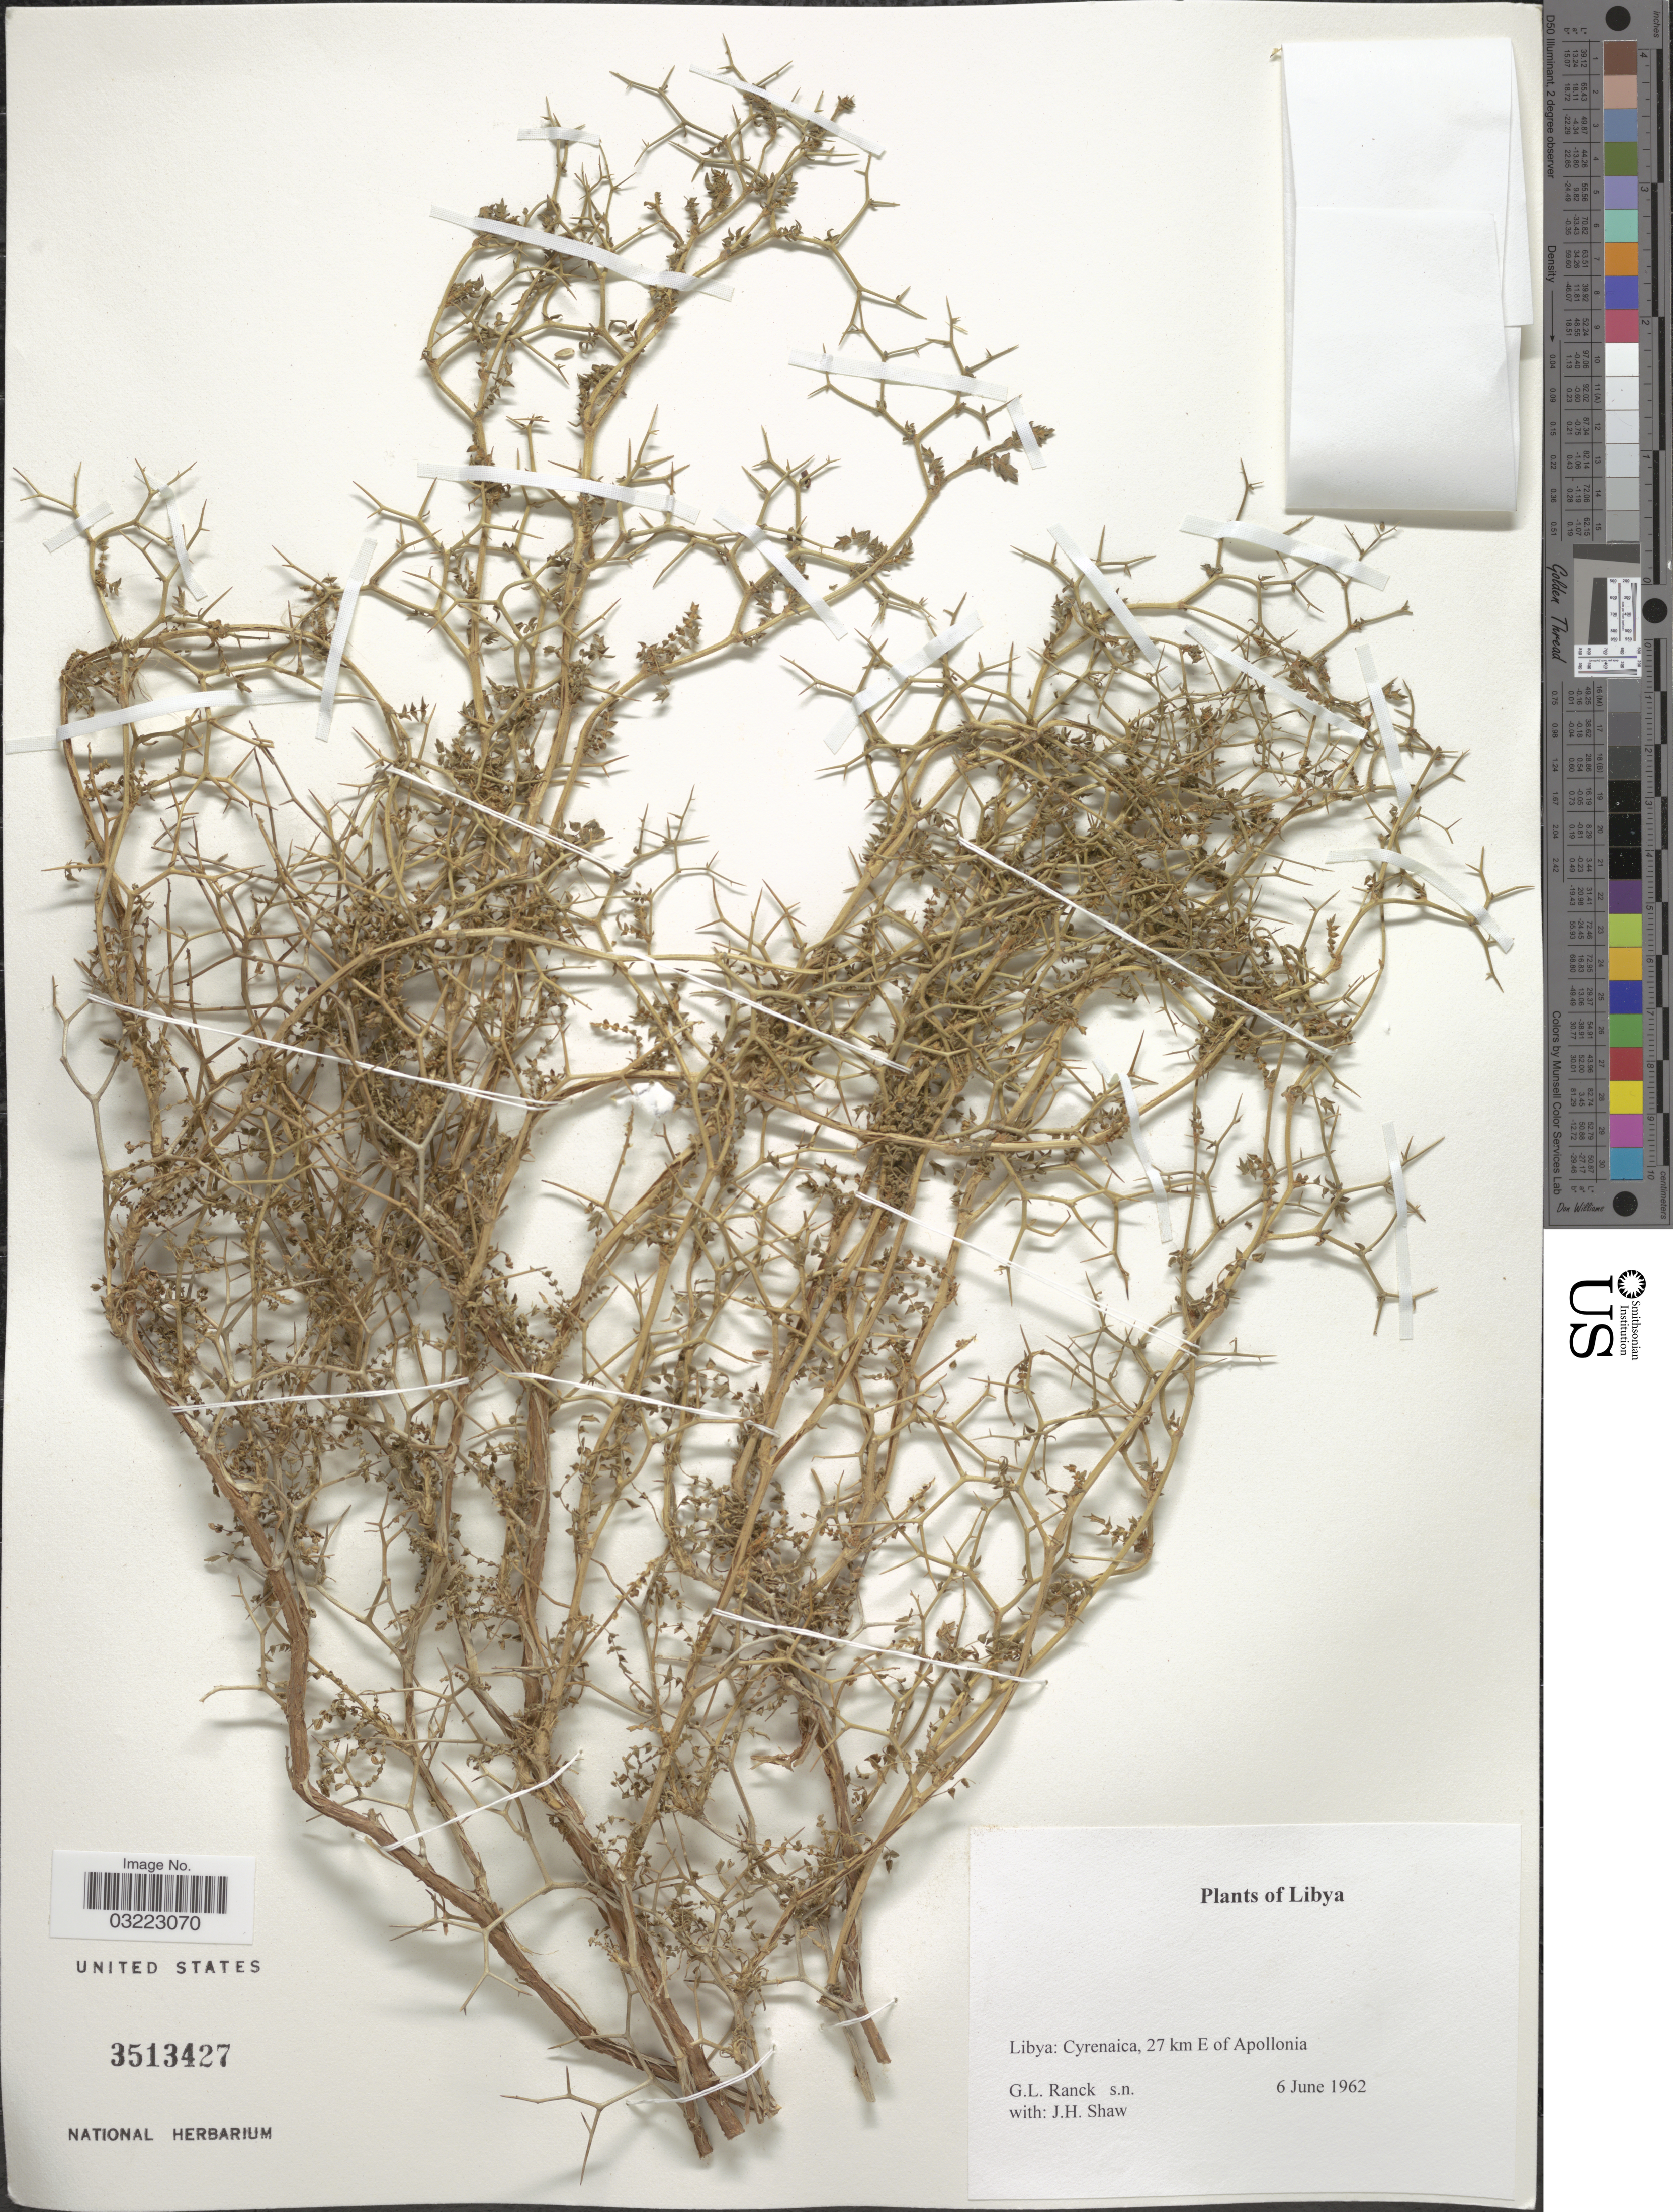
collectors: G. Ranck & J. H. Shaw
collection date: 1962-06-06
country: Libya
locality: Cyrenaica, 27 km E. of Apollonia.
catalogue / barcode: US 3513427